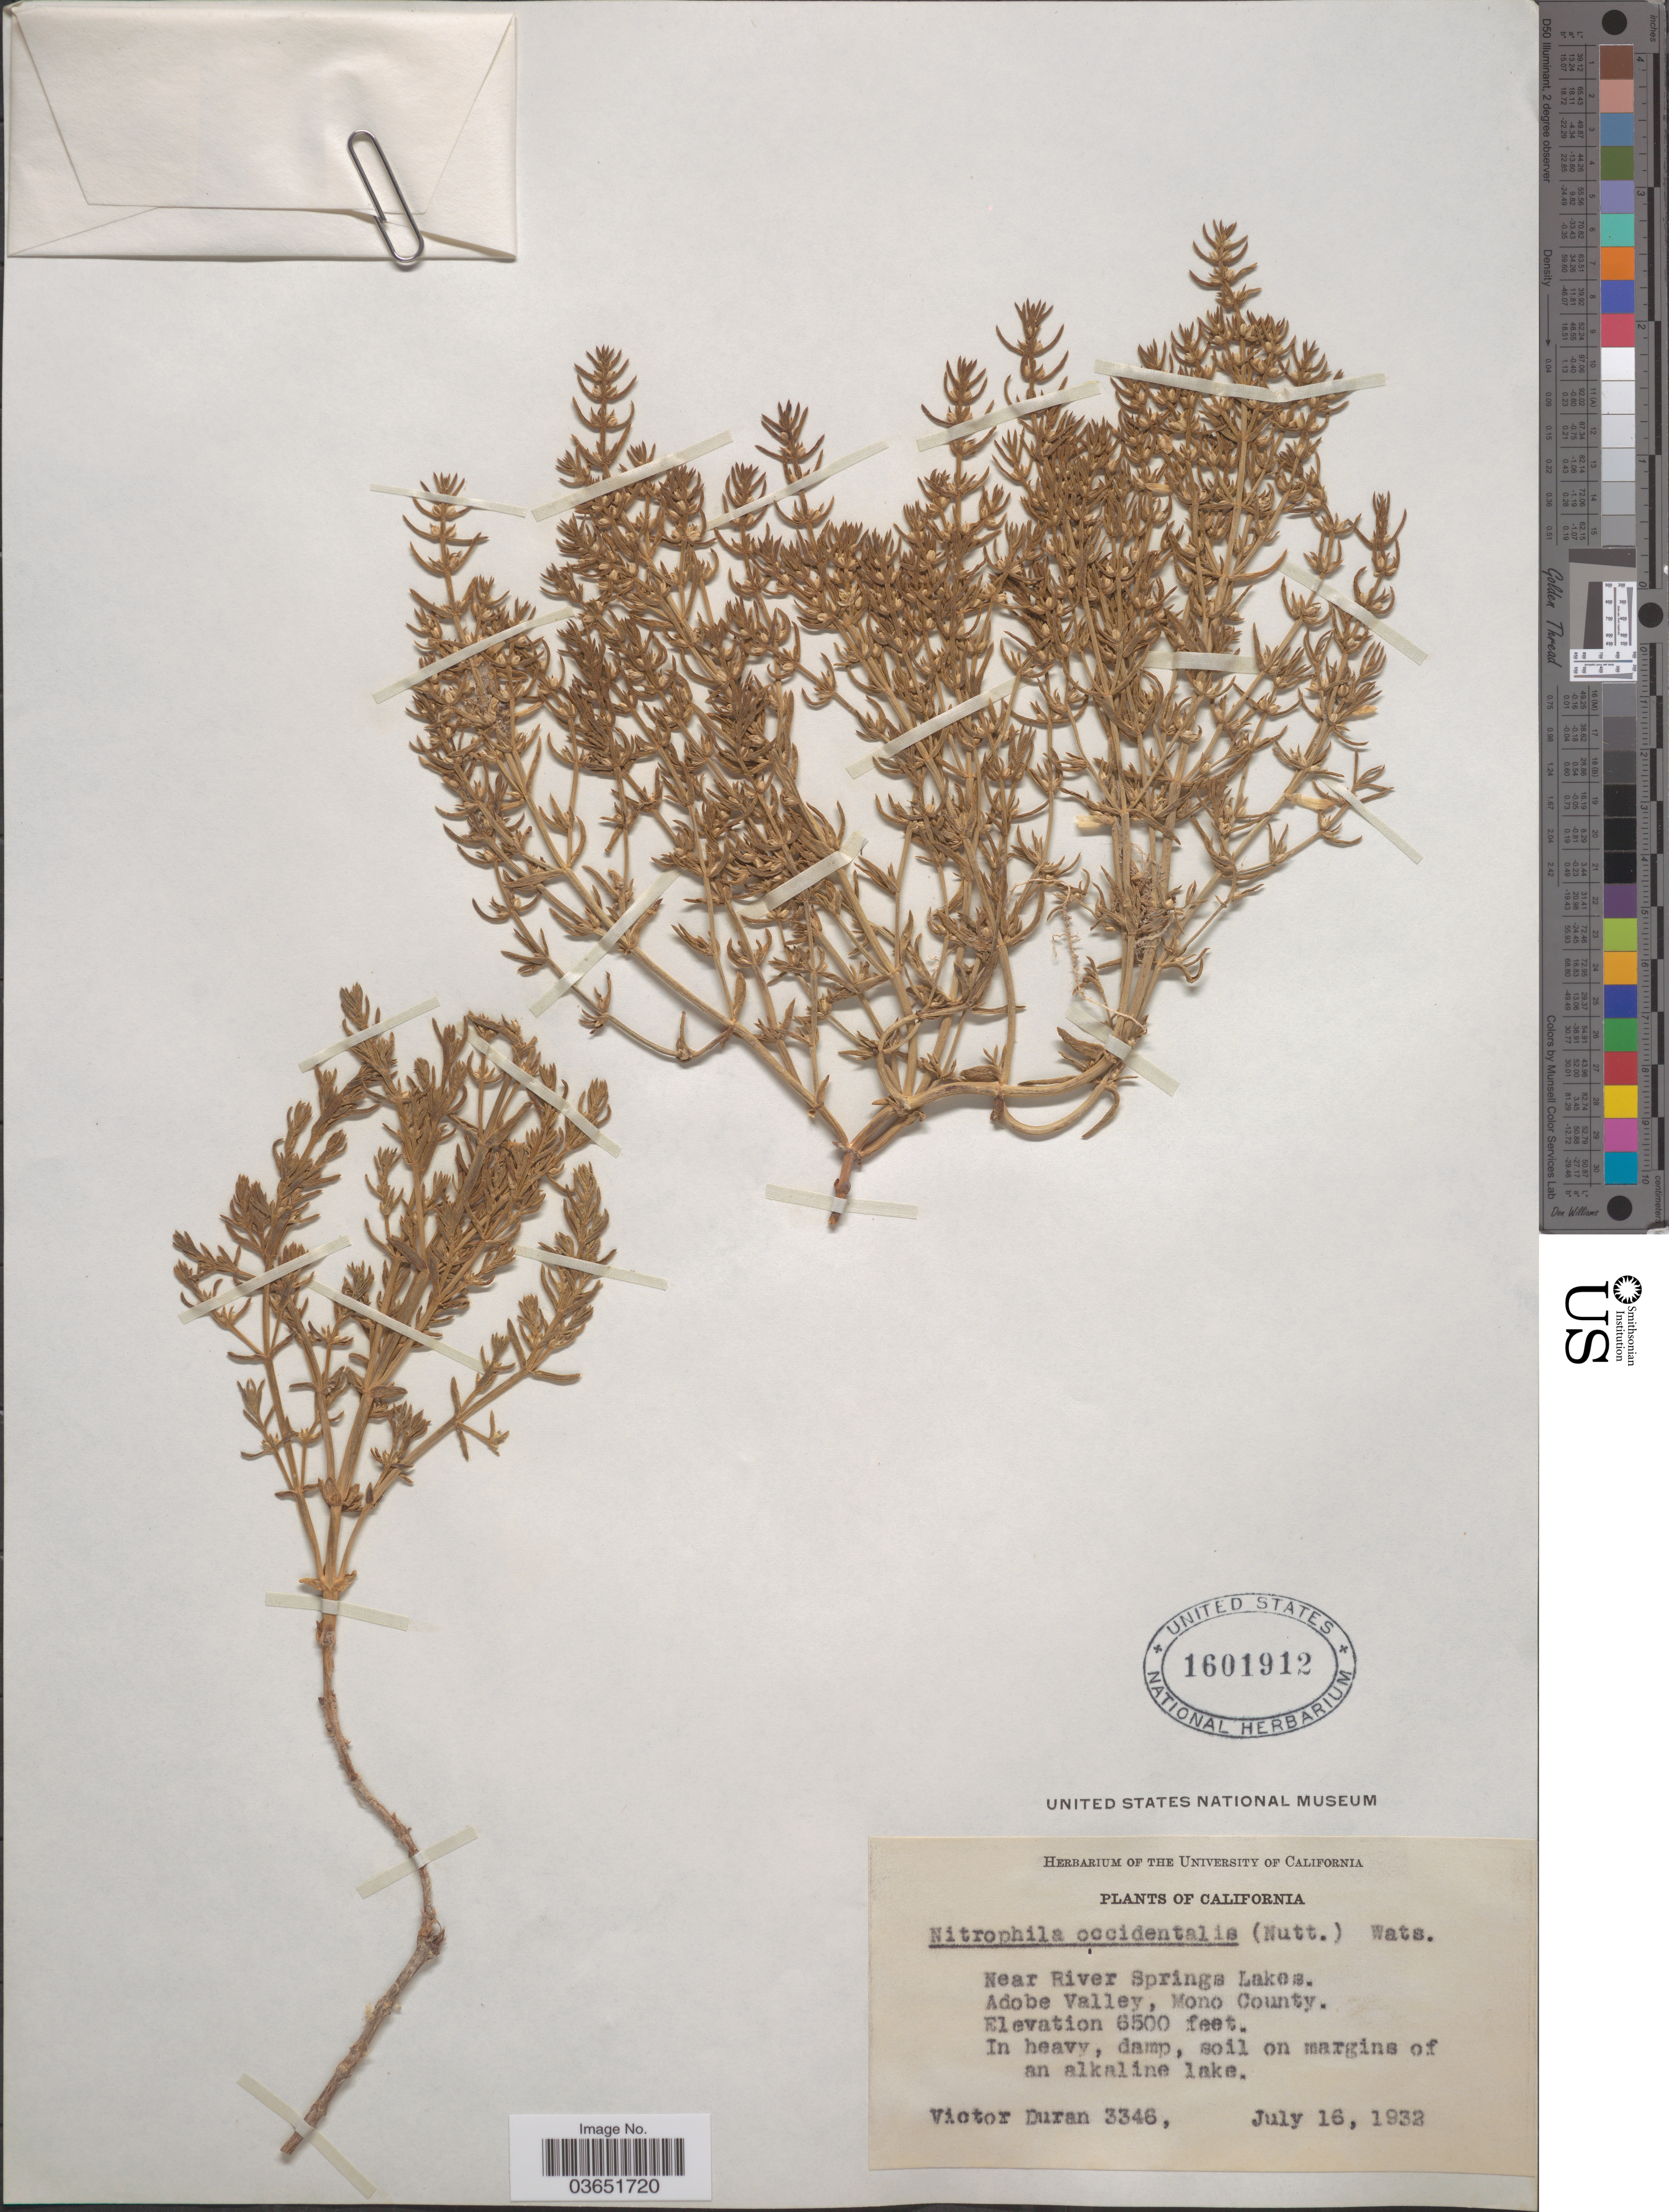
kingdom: Plantae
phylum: Tracheophyta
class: Magnoliopsida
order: Caryophyllales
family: Amaranthaceae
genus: Nitrophila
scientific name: Nitrophila occidentalis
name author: (Moq.) S. Watson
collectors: V. Duran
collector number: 3346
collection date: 1932-07-16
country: United States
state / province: California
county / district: Mono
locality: Near River Springs Lakes. Adobe Valley, Mono County.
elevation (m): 1981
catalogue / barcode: US 1601912